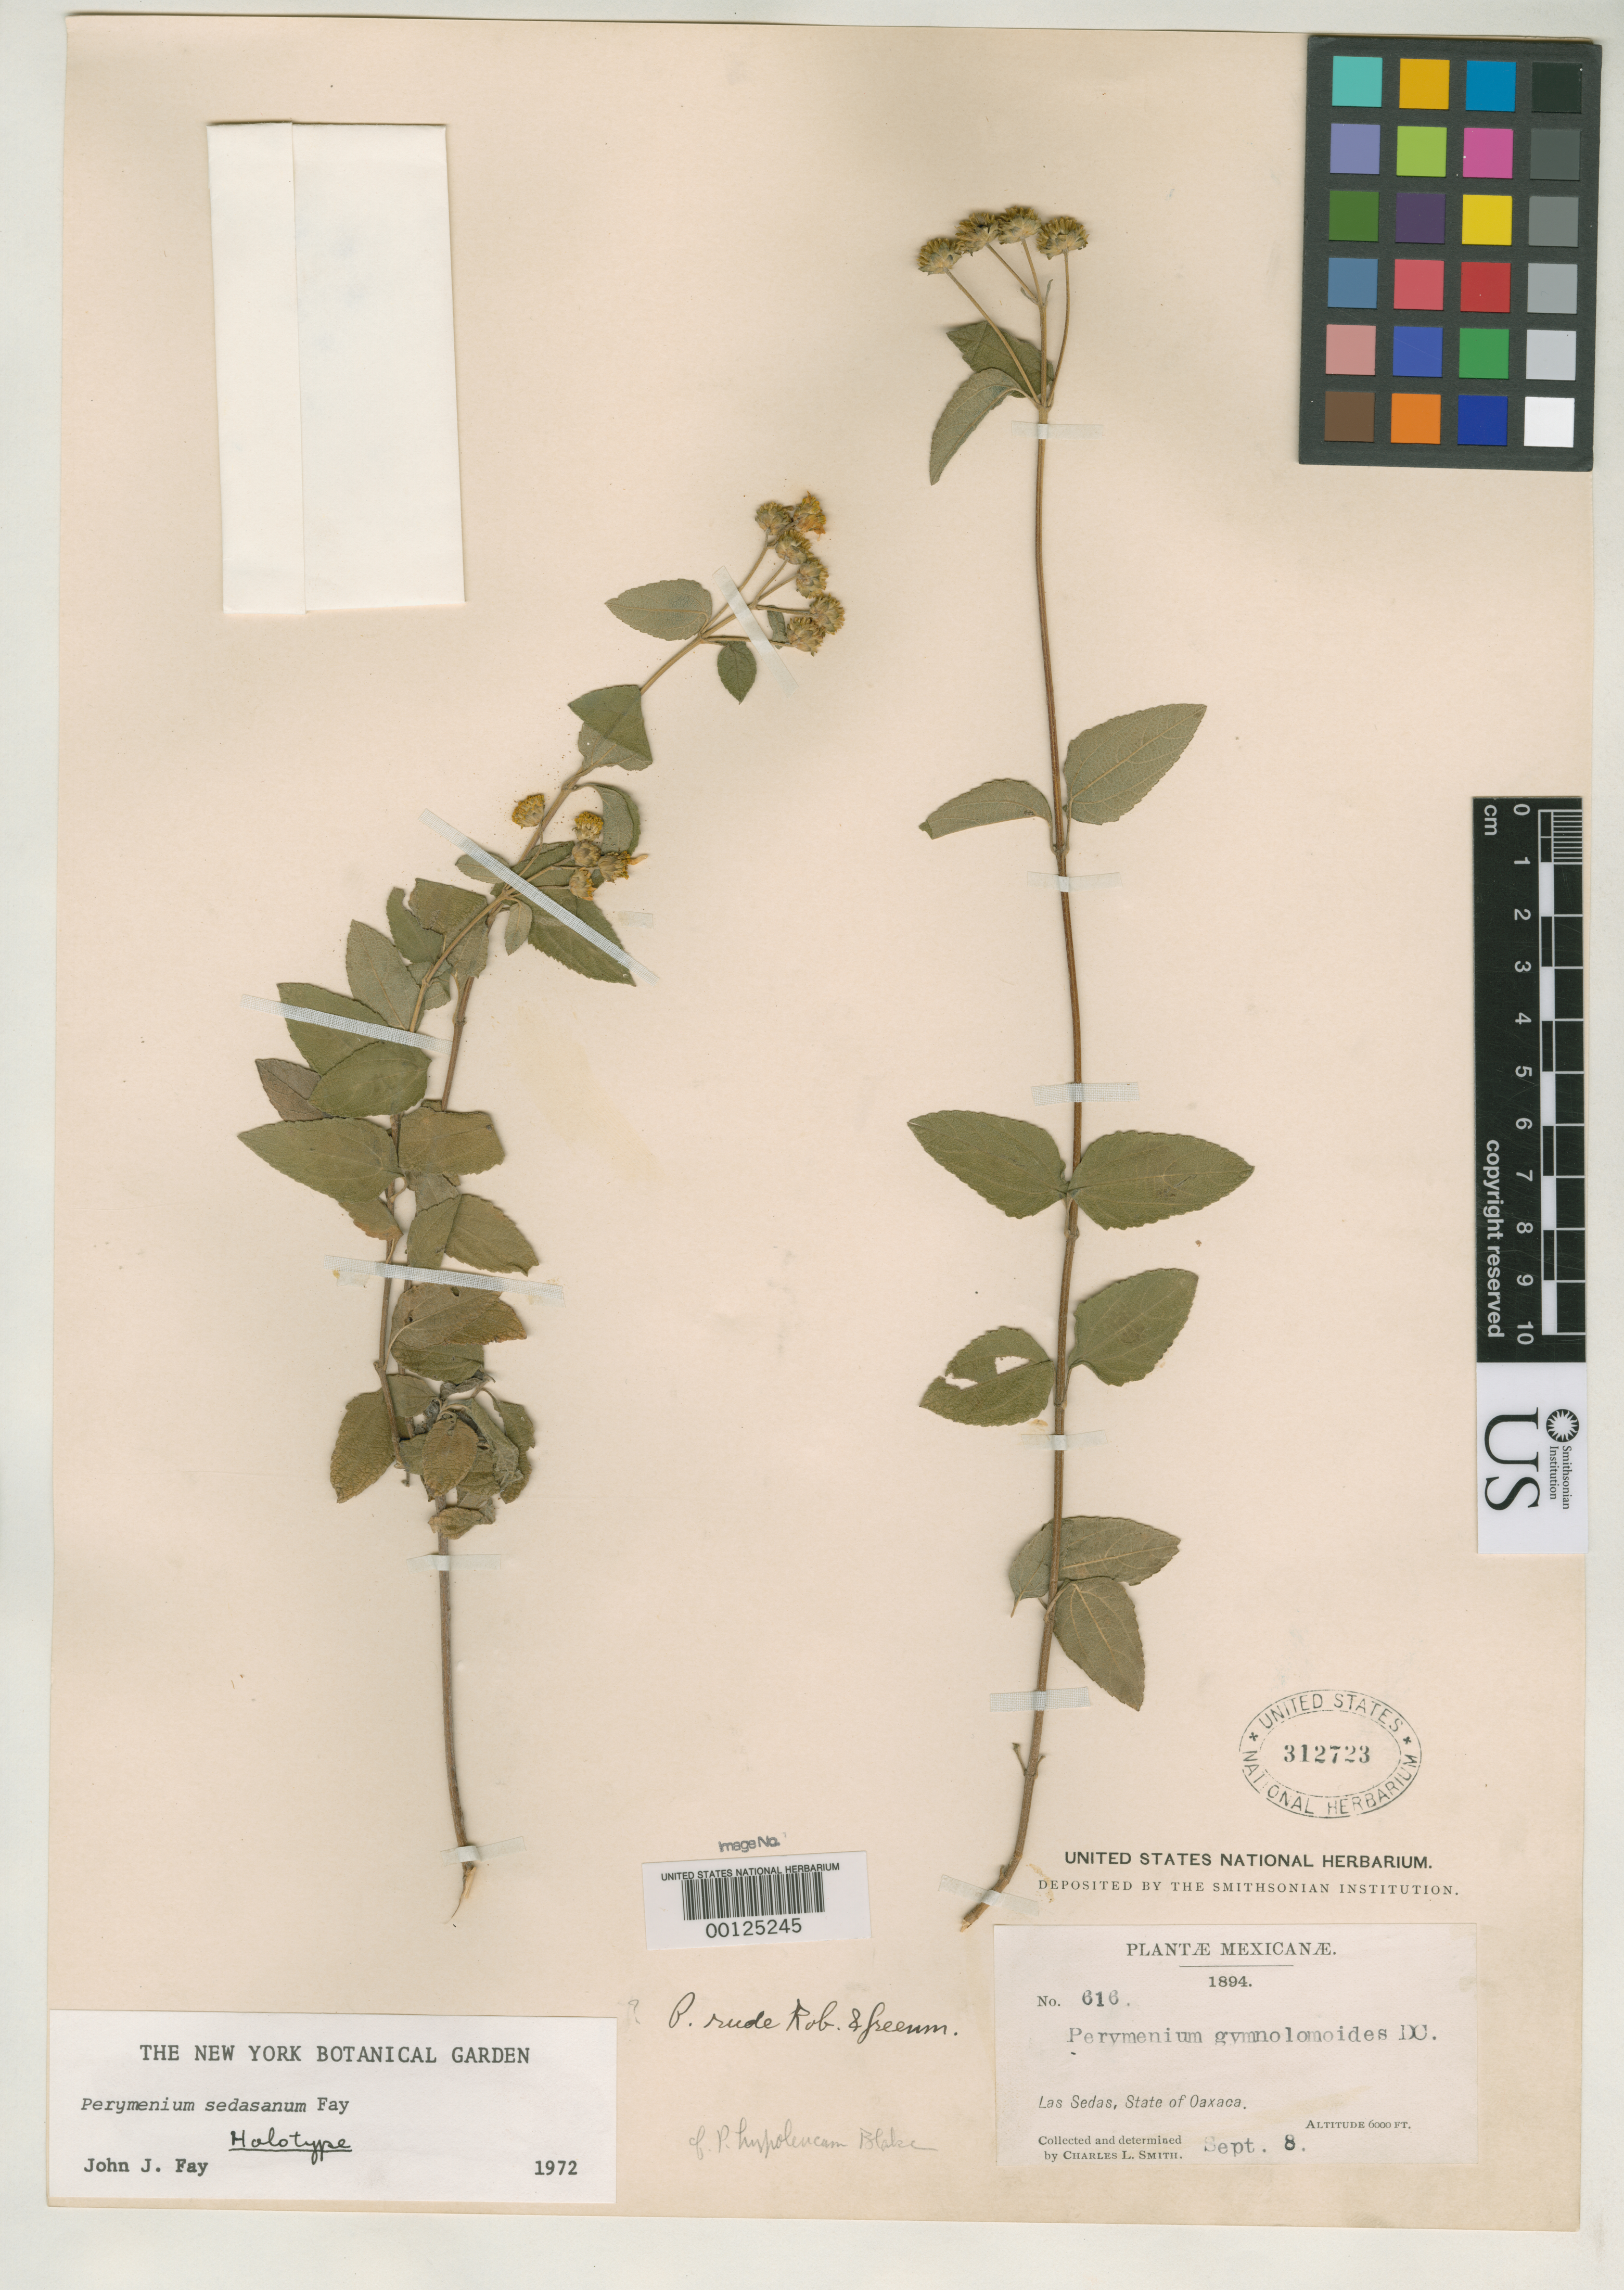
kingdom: Plantae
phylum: Tracheophyta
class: Magnoliopsida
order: Asterales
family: Asteraceae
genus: Perymenium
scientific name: Perymenium sedasanum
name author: Fay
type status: Holotype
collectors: C. L. Smith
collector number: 616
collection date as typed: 08 Sep 1894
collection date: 1894-09-08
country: Mexico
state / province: Oaxaca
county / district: Elta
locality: Las Sedas.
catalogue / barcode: US 312723